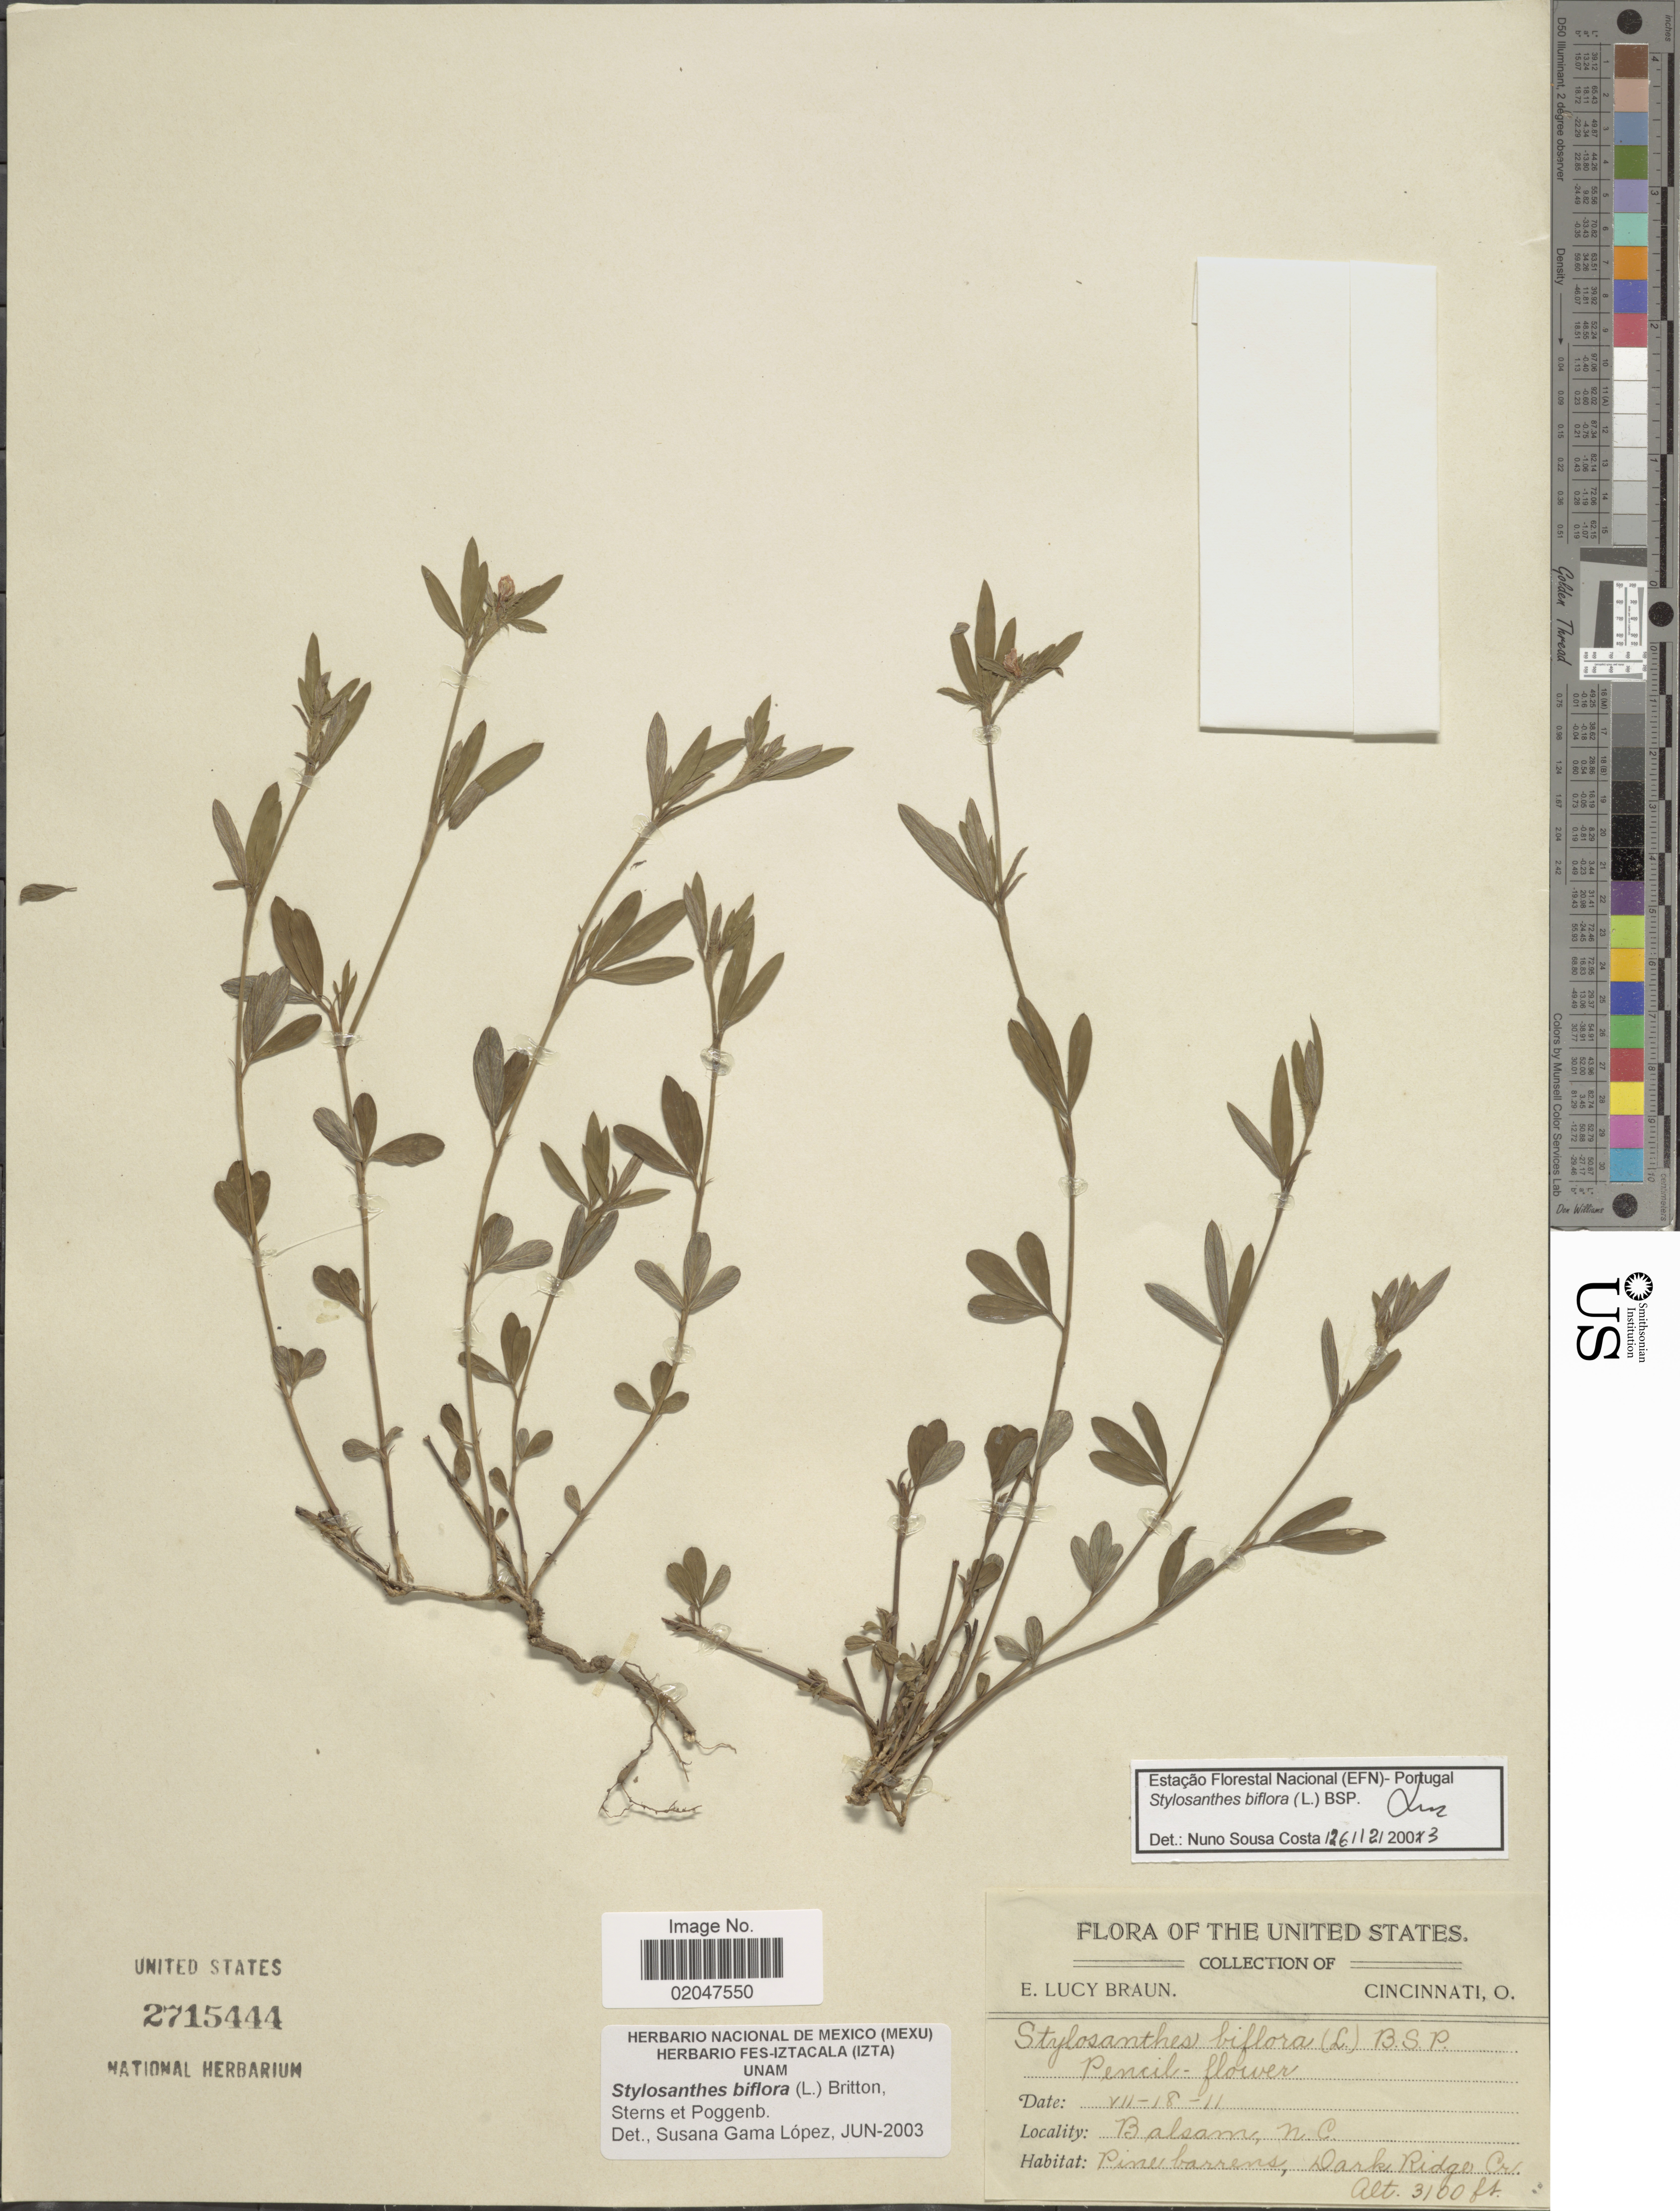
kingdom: Plantae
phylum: Tracheophyta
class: Magnoliopsida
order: Fabales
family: Fabaceae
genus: Stylosanthes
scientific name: Stylosanthes biflora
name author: (L.) Britton et al.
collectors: E. L. Braun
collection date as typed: Transcribed d/m/y: 18/7/11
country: United States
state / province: North Carolina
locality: The United States, Balsam, N. C., Dark Ridge Cr.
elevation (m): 945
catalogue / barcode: US 2715444